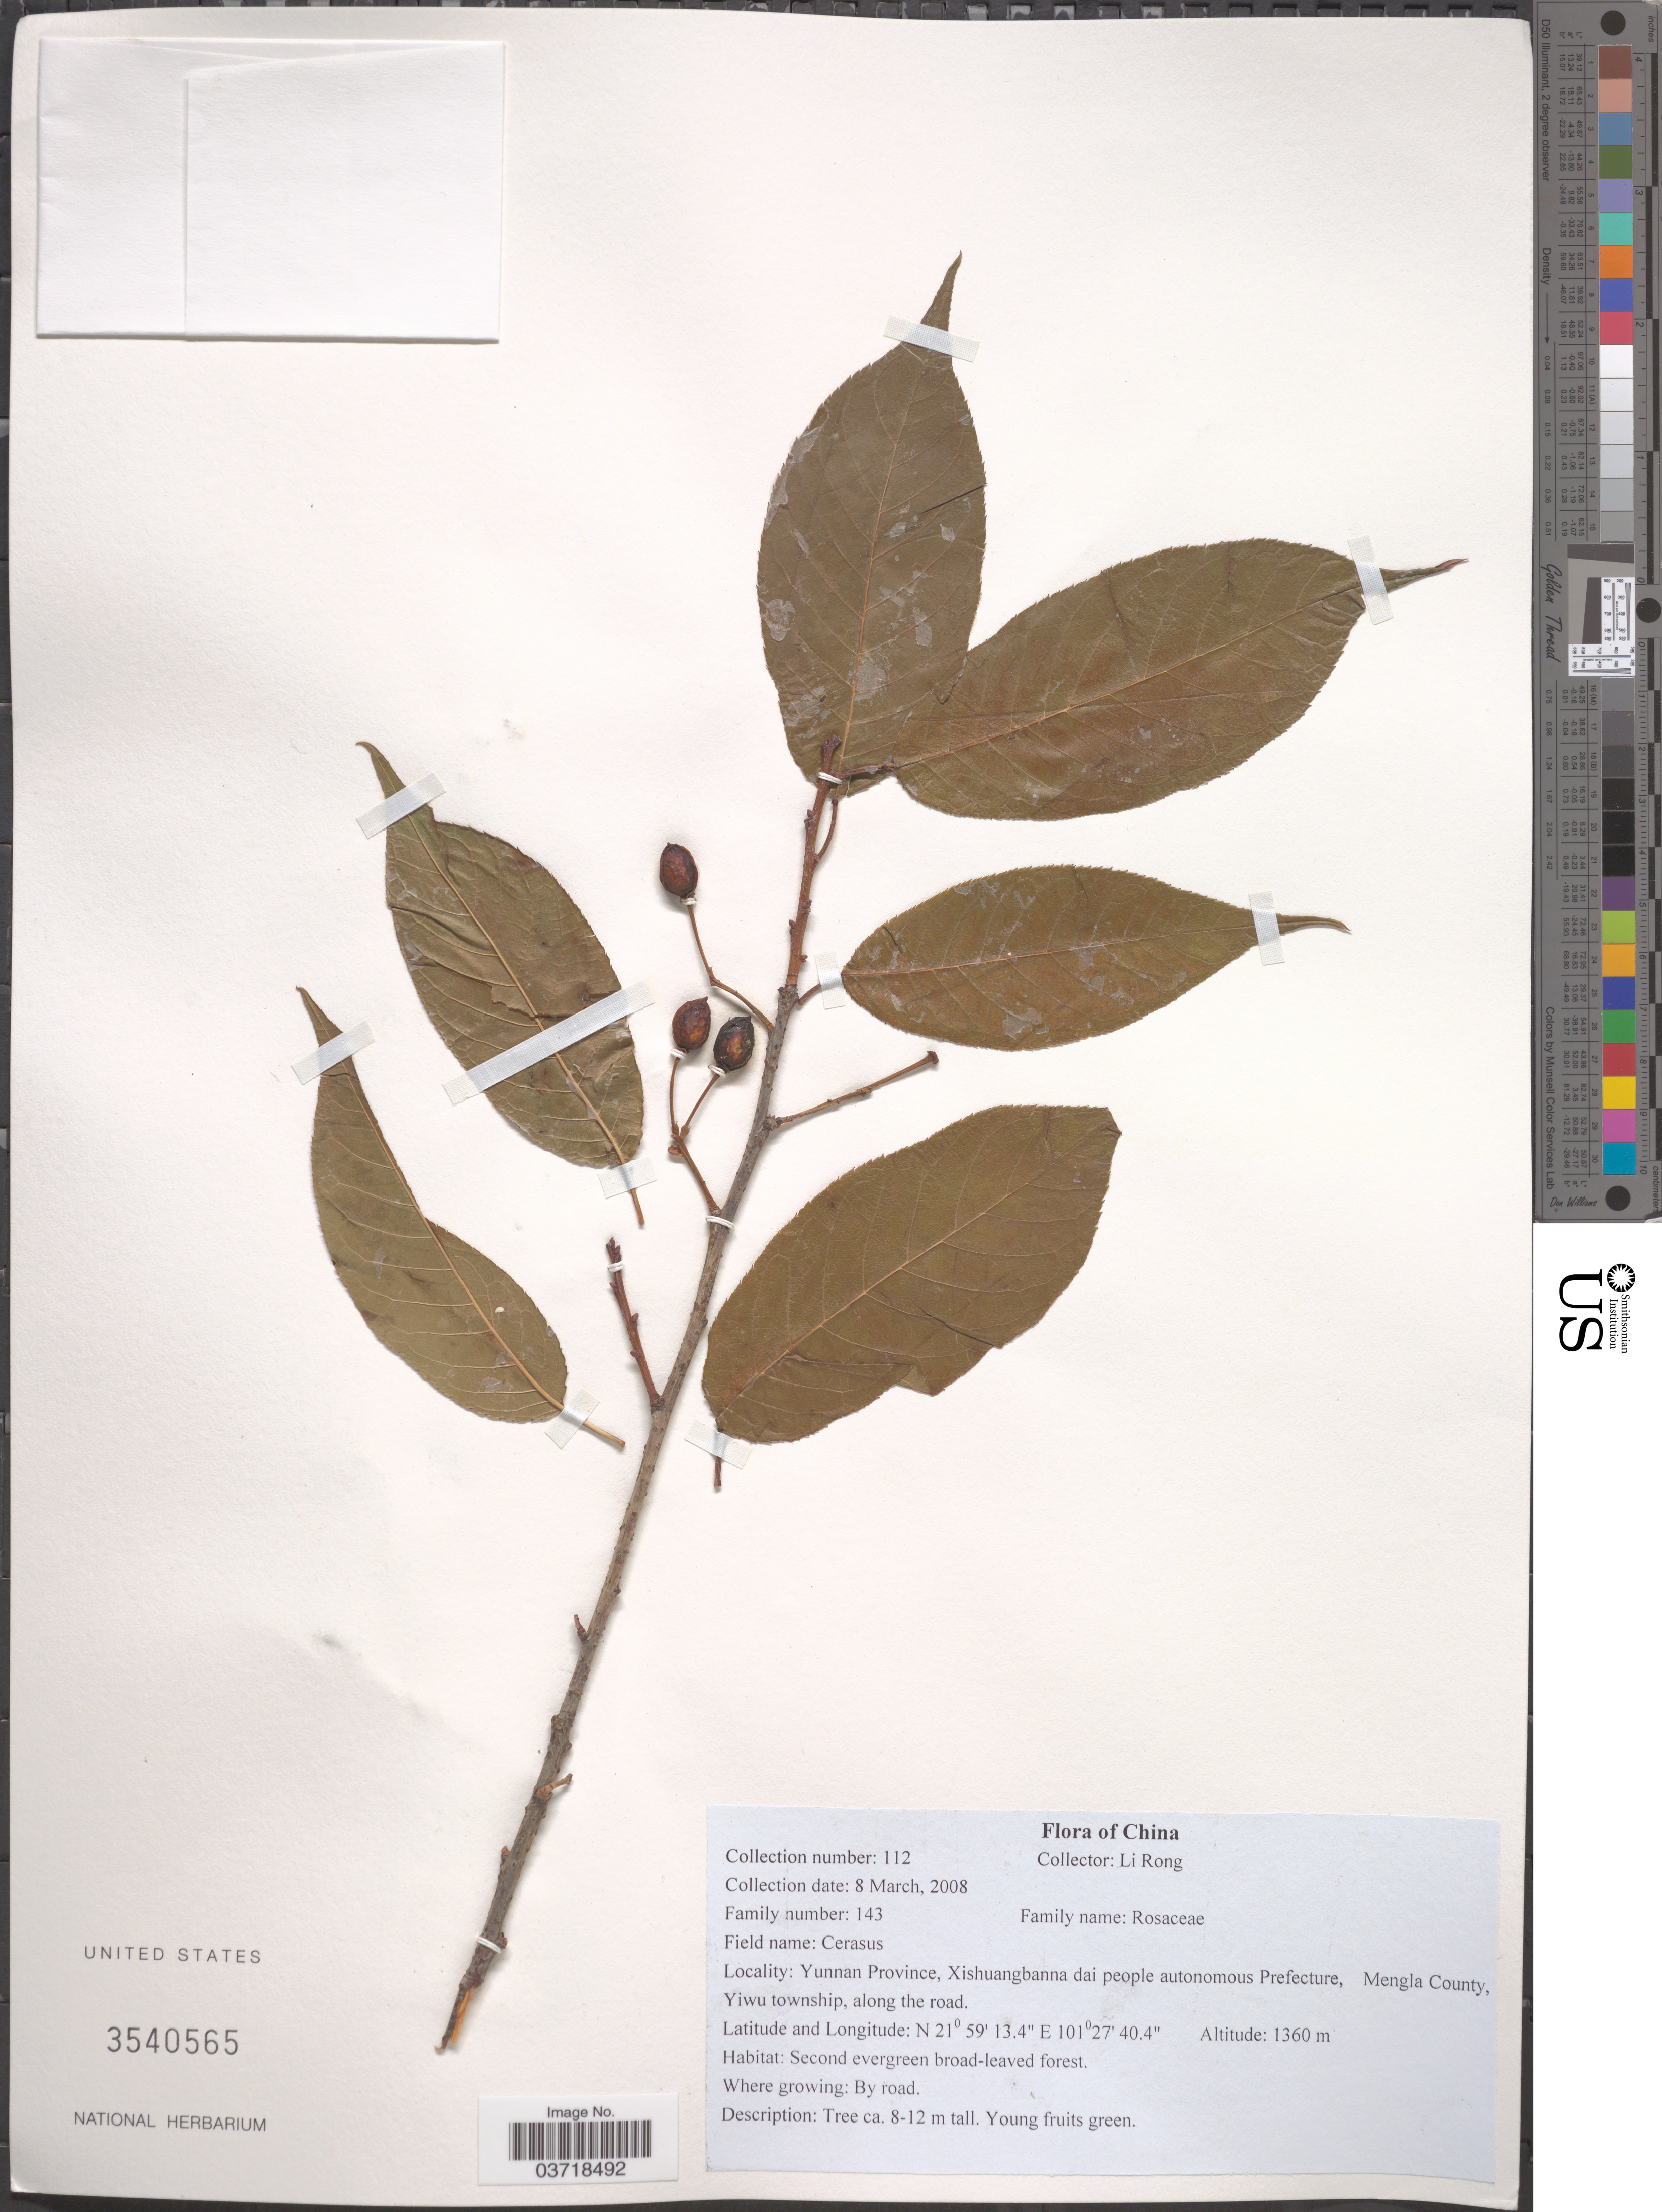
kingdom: Plantae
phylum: Tracheophyta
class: Magnoliopsida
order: Rosales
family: Rosaceae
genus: Prunus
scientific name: Prunus sp.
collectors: R. Li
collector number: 112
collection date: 2008-03-08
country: China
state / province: Yunnan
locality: Xishuangbanna dai people autonomous Prefecture, Mengla County, Yiwu township, along the road.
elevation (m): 1360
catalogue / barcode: US 3540565